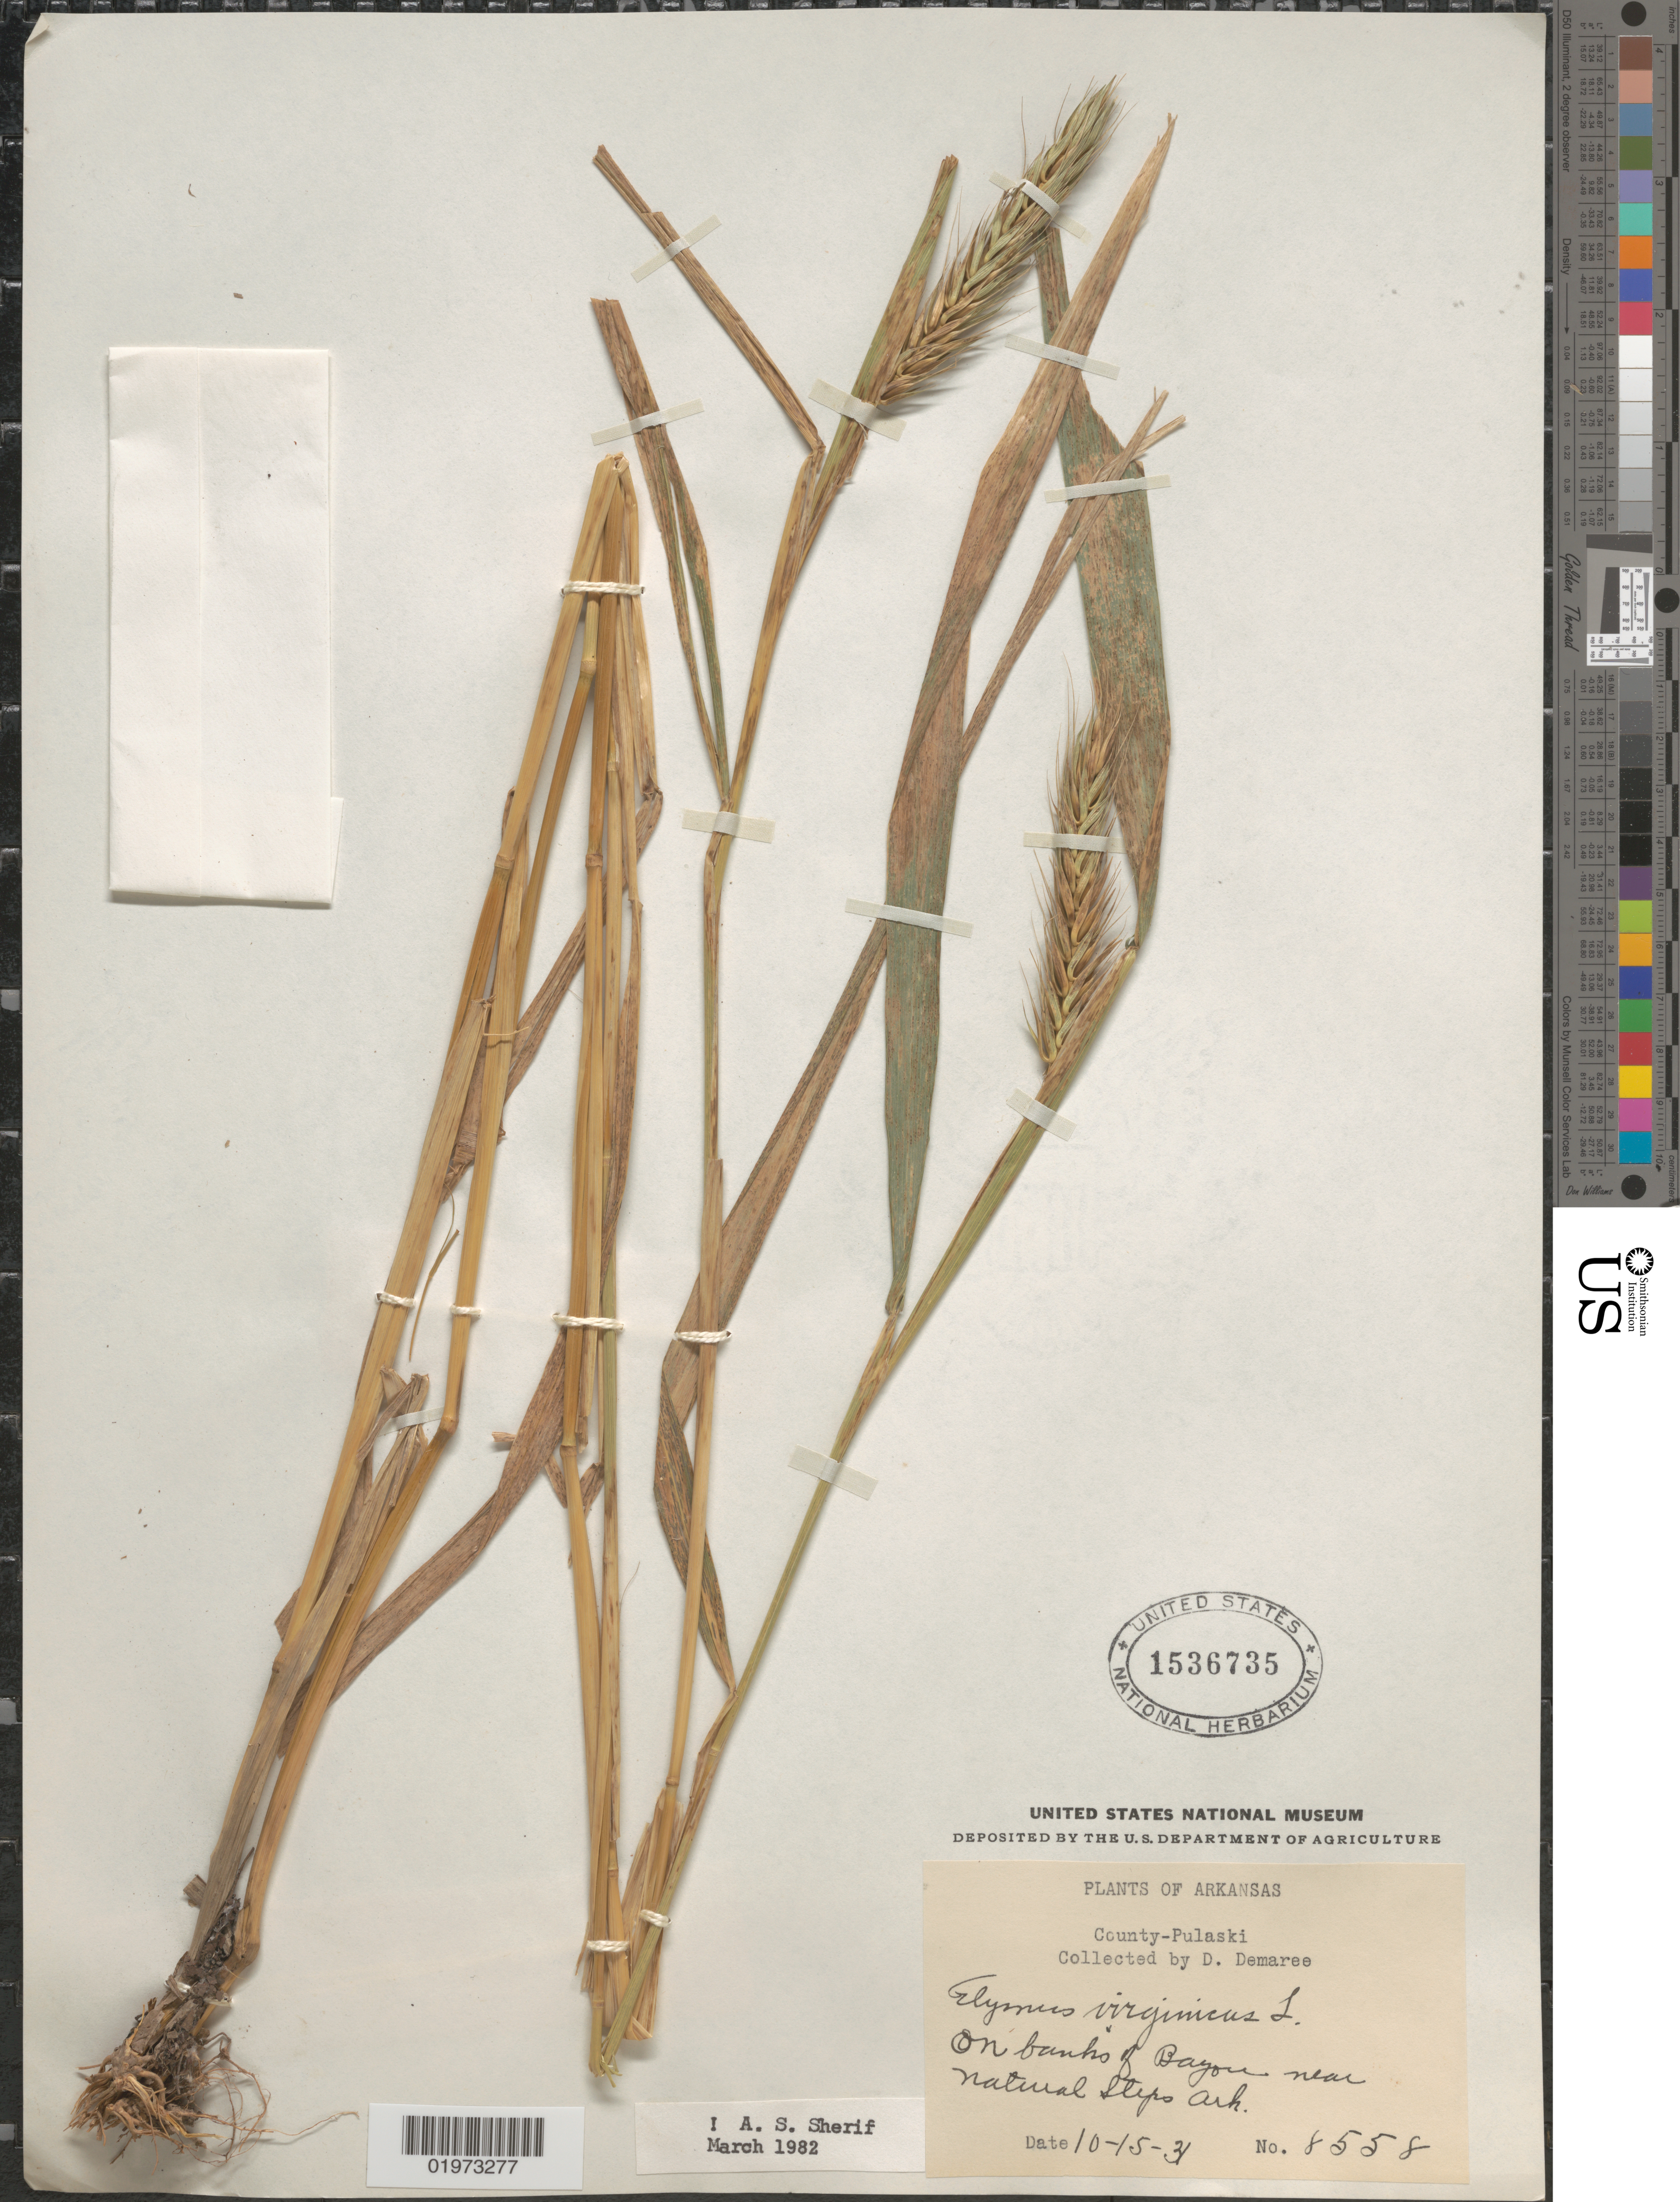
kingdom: Plantae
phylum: Tracheophyta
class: Liliopsida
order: Poales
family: Poaceae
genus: Elymus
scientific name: Elymus virginicus var. virginicus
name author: L.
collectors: D. Demaree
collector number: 8558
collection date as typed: Transcribed d/m/y: 15/10/31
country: United States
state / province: Arkansas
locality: County-Pulaski. On banks of Bayou near natural Steps Ark.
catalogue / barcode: US 1536735